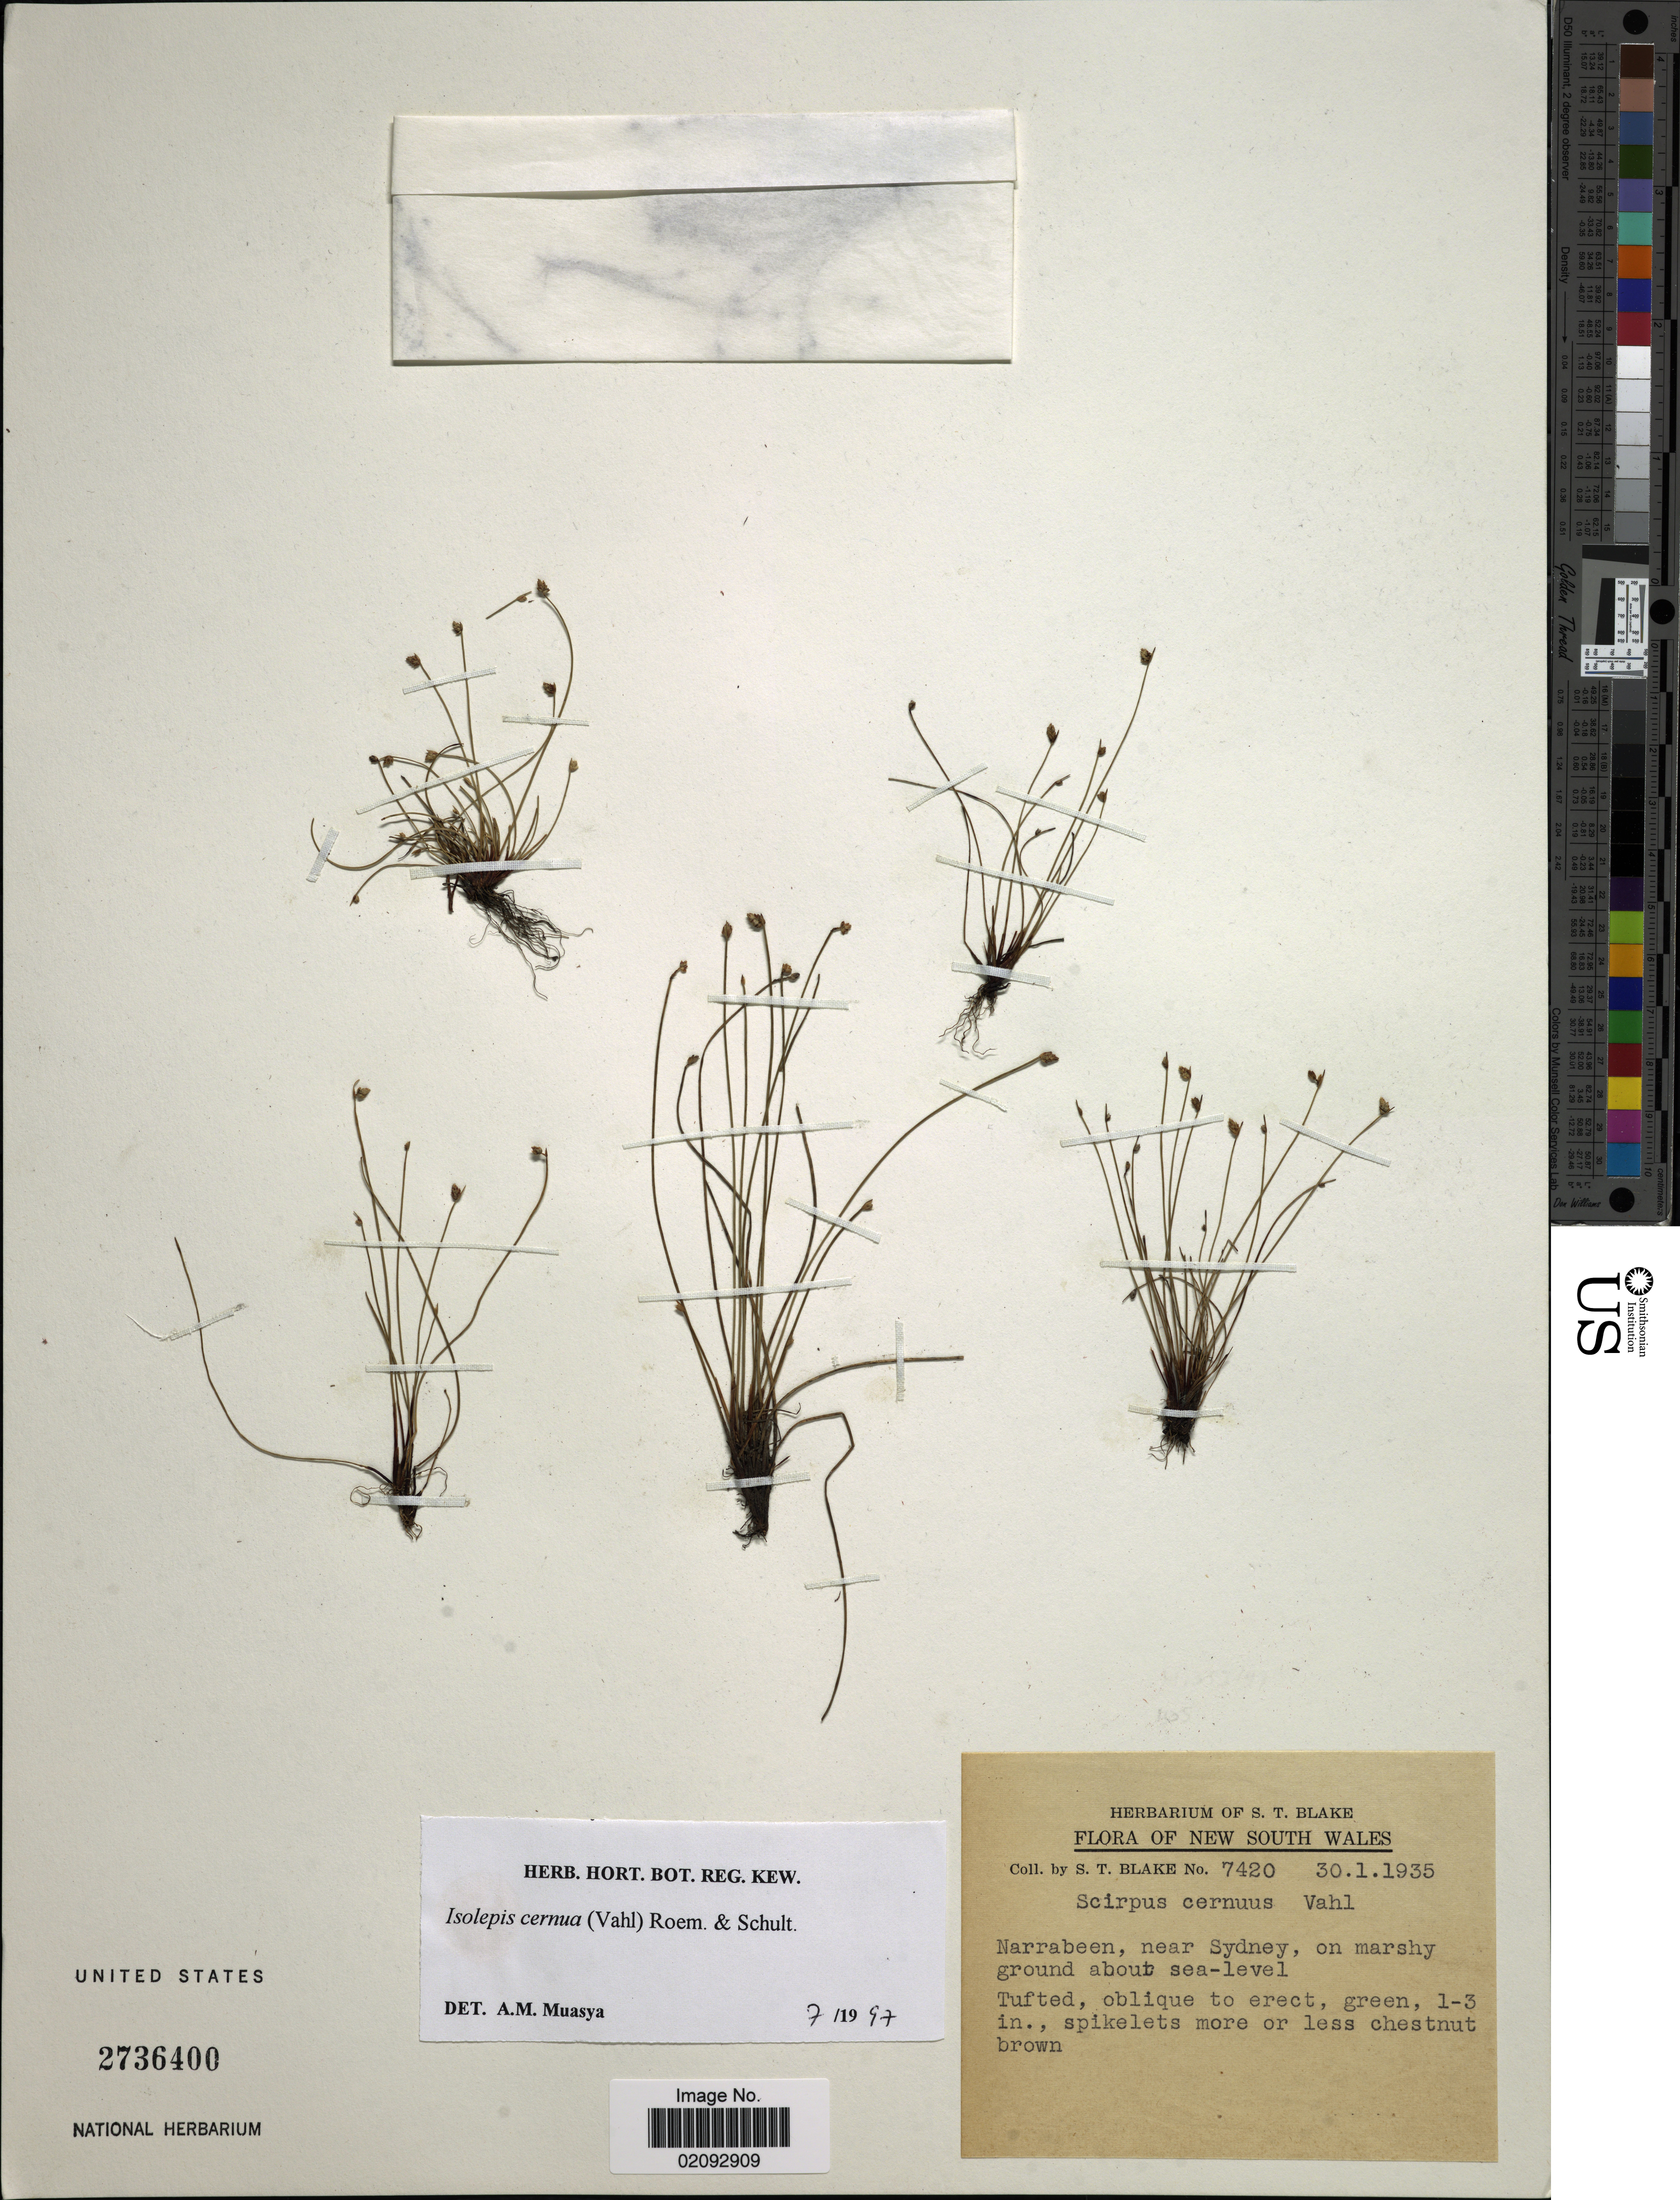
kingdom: Plantae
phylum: Tracheophyta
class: Liliopsida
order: Poales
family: Cyperaceae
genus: Isolepis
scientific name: Isolepis cernua var. cernua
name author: (Vahl) Roem. & Schult.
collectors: S. T. Blake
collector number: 7420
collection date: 1935-01-30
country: Australia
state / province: New South Wales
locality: Narrabeen, near Sydney, on marshy fround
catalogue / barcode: US 2736400